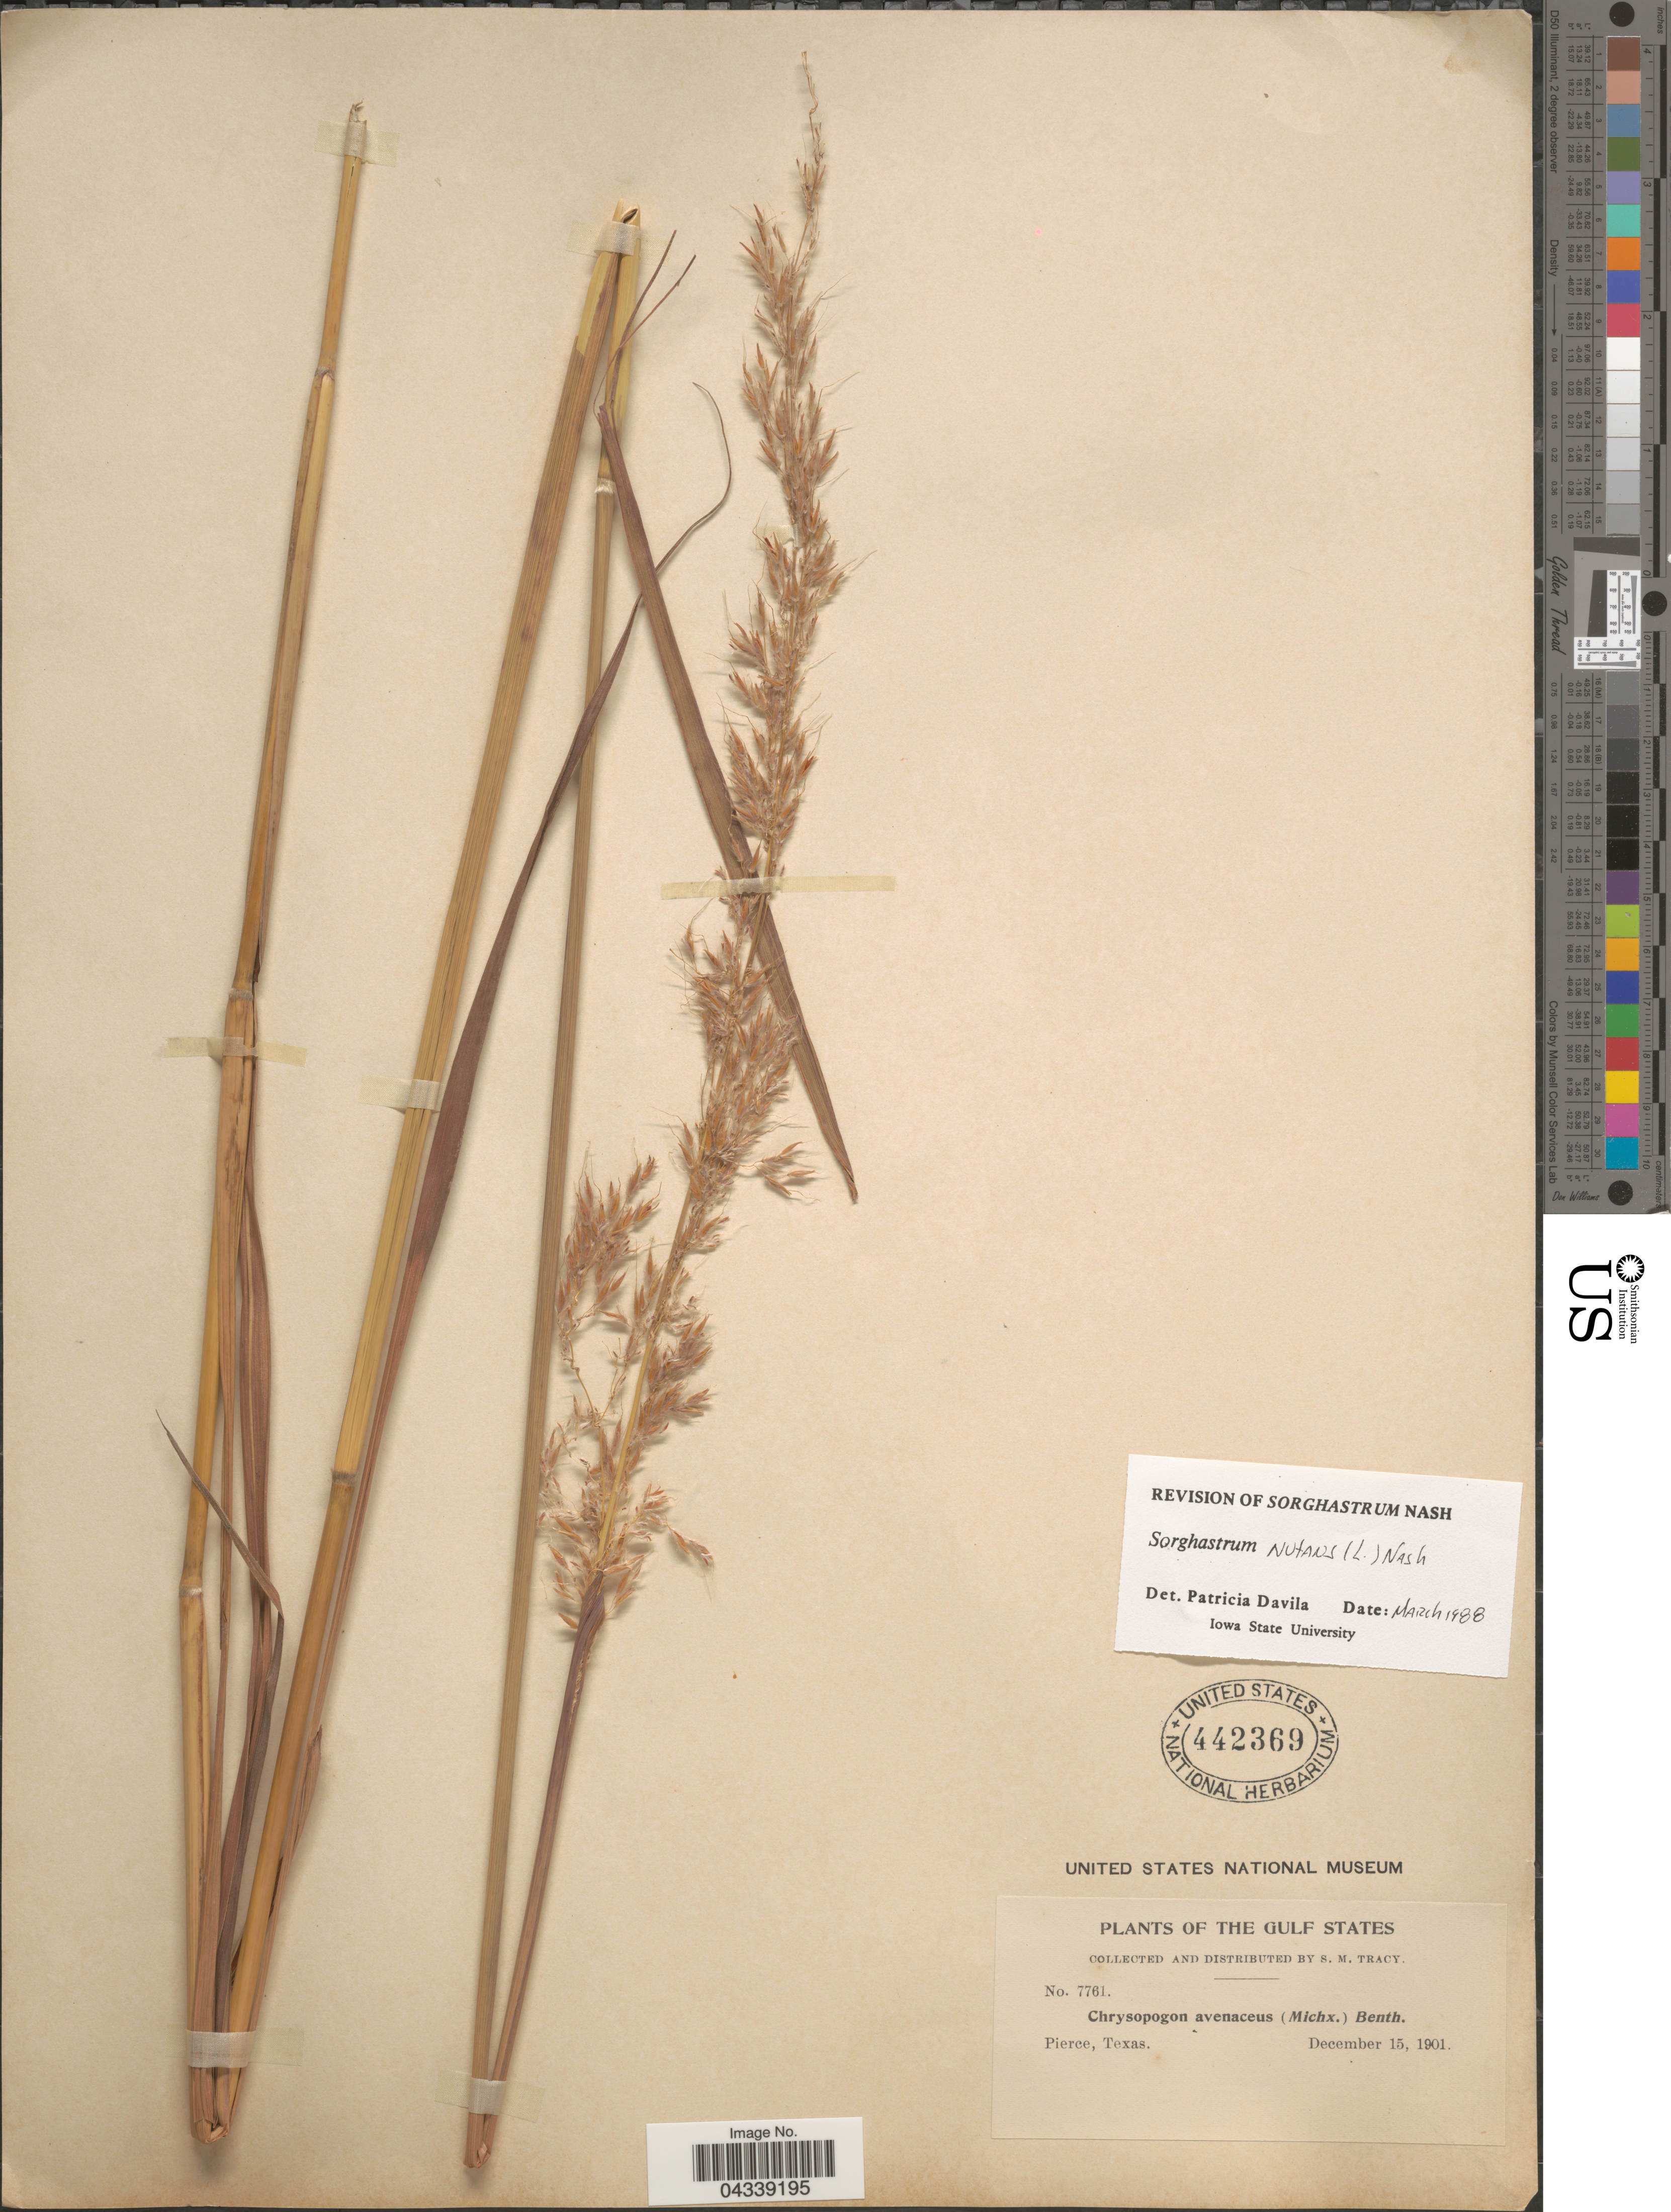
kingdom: Plantae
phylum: Tracheophyta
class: Liliopsida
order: Poales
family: Poaceae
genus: Sorghastrum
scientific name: Sorghastrum nutans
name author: (L.) Nash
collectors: S. M. Tracy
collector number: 7761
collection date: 1901-12-15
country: United States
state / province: Texas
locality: The Gulf States. Pierce.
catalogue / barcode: US 442369